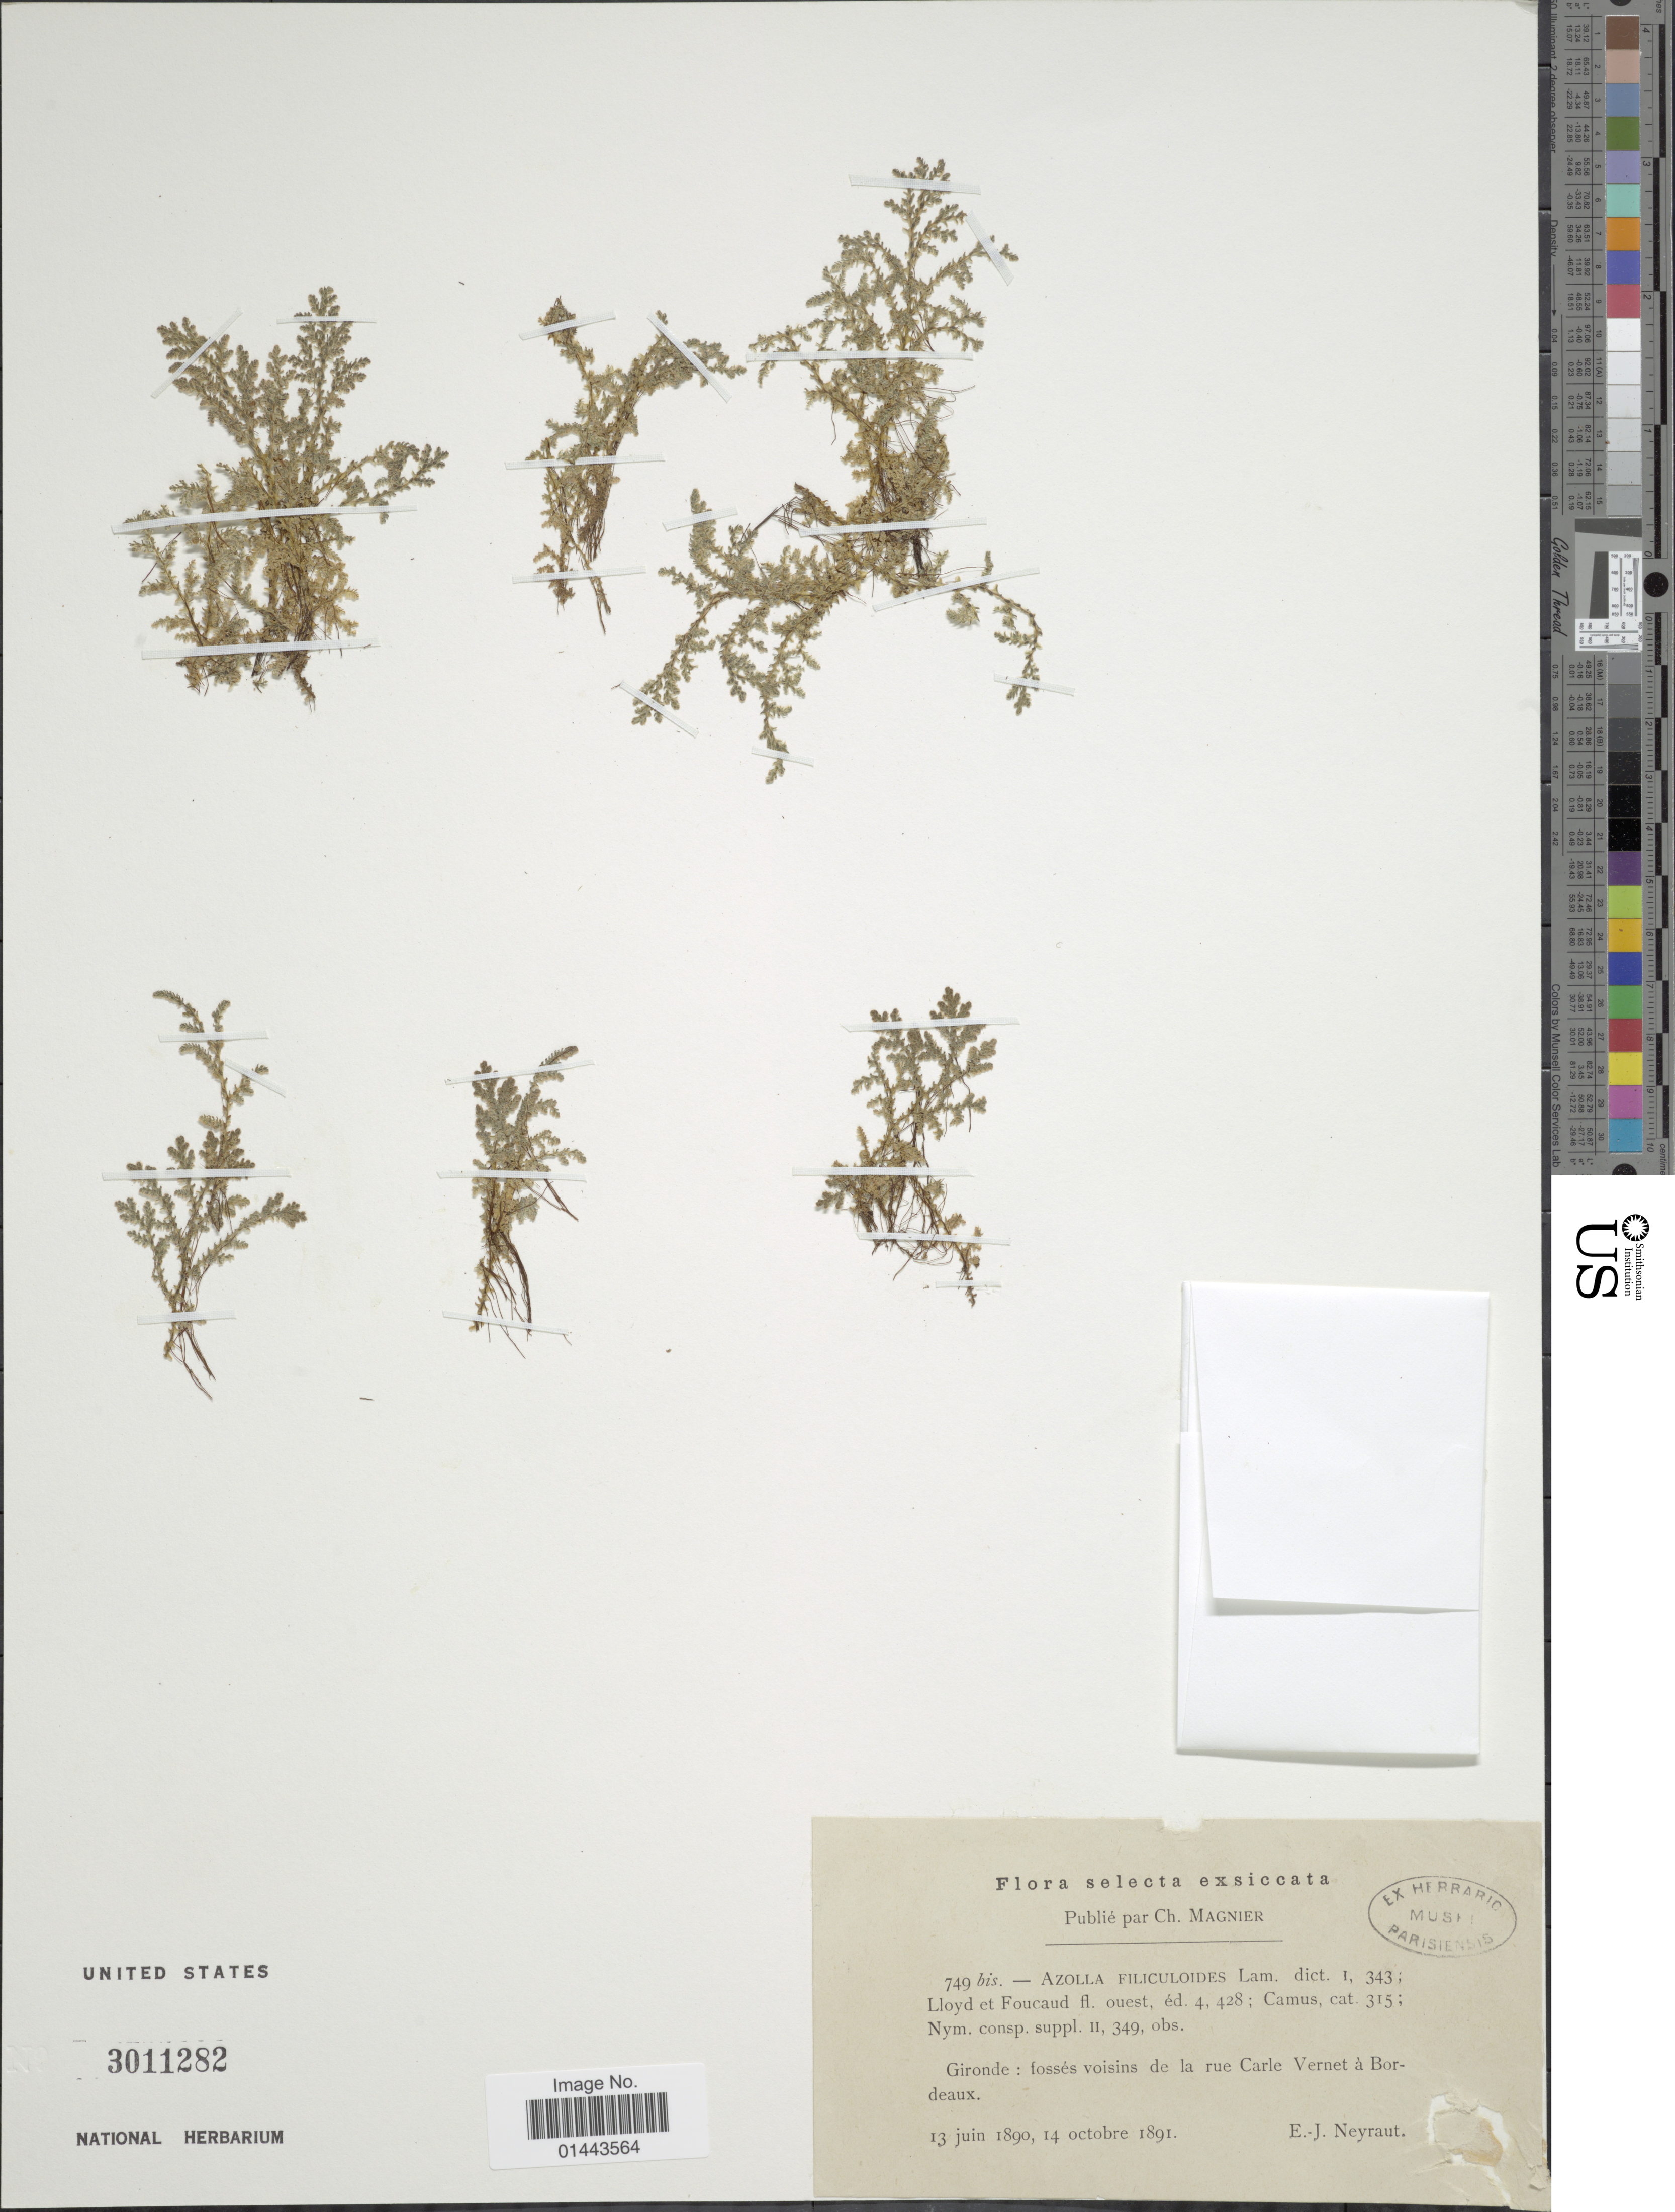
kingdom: Plantae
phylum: Tracheophyta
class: Polypodiopsida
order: Salviniales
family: Salviniaceae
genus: Azolla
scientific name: Azolla filiculoides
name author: Lam.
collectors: E. Neyraut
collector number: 749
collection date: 1890-06-13/1891-10-14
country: France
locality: Gironde: Fosses voisins de la rue Carle Vernet a Bordeaux. Selecta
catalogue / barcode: US 3011282